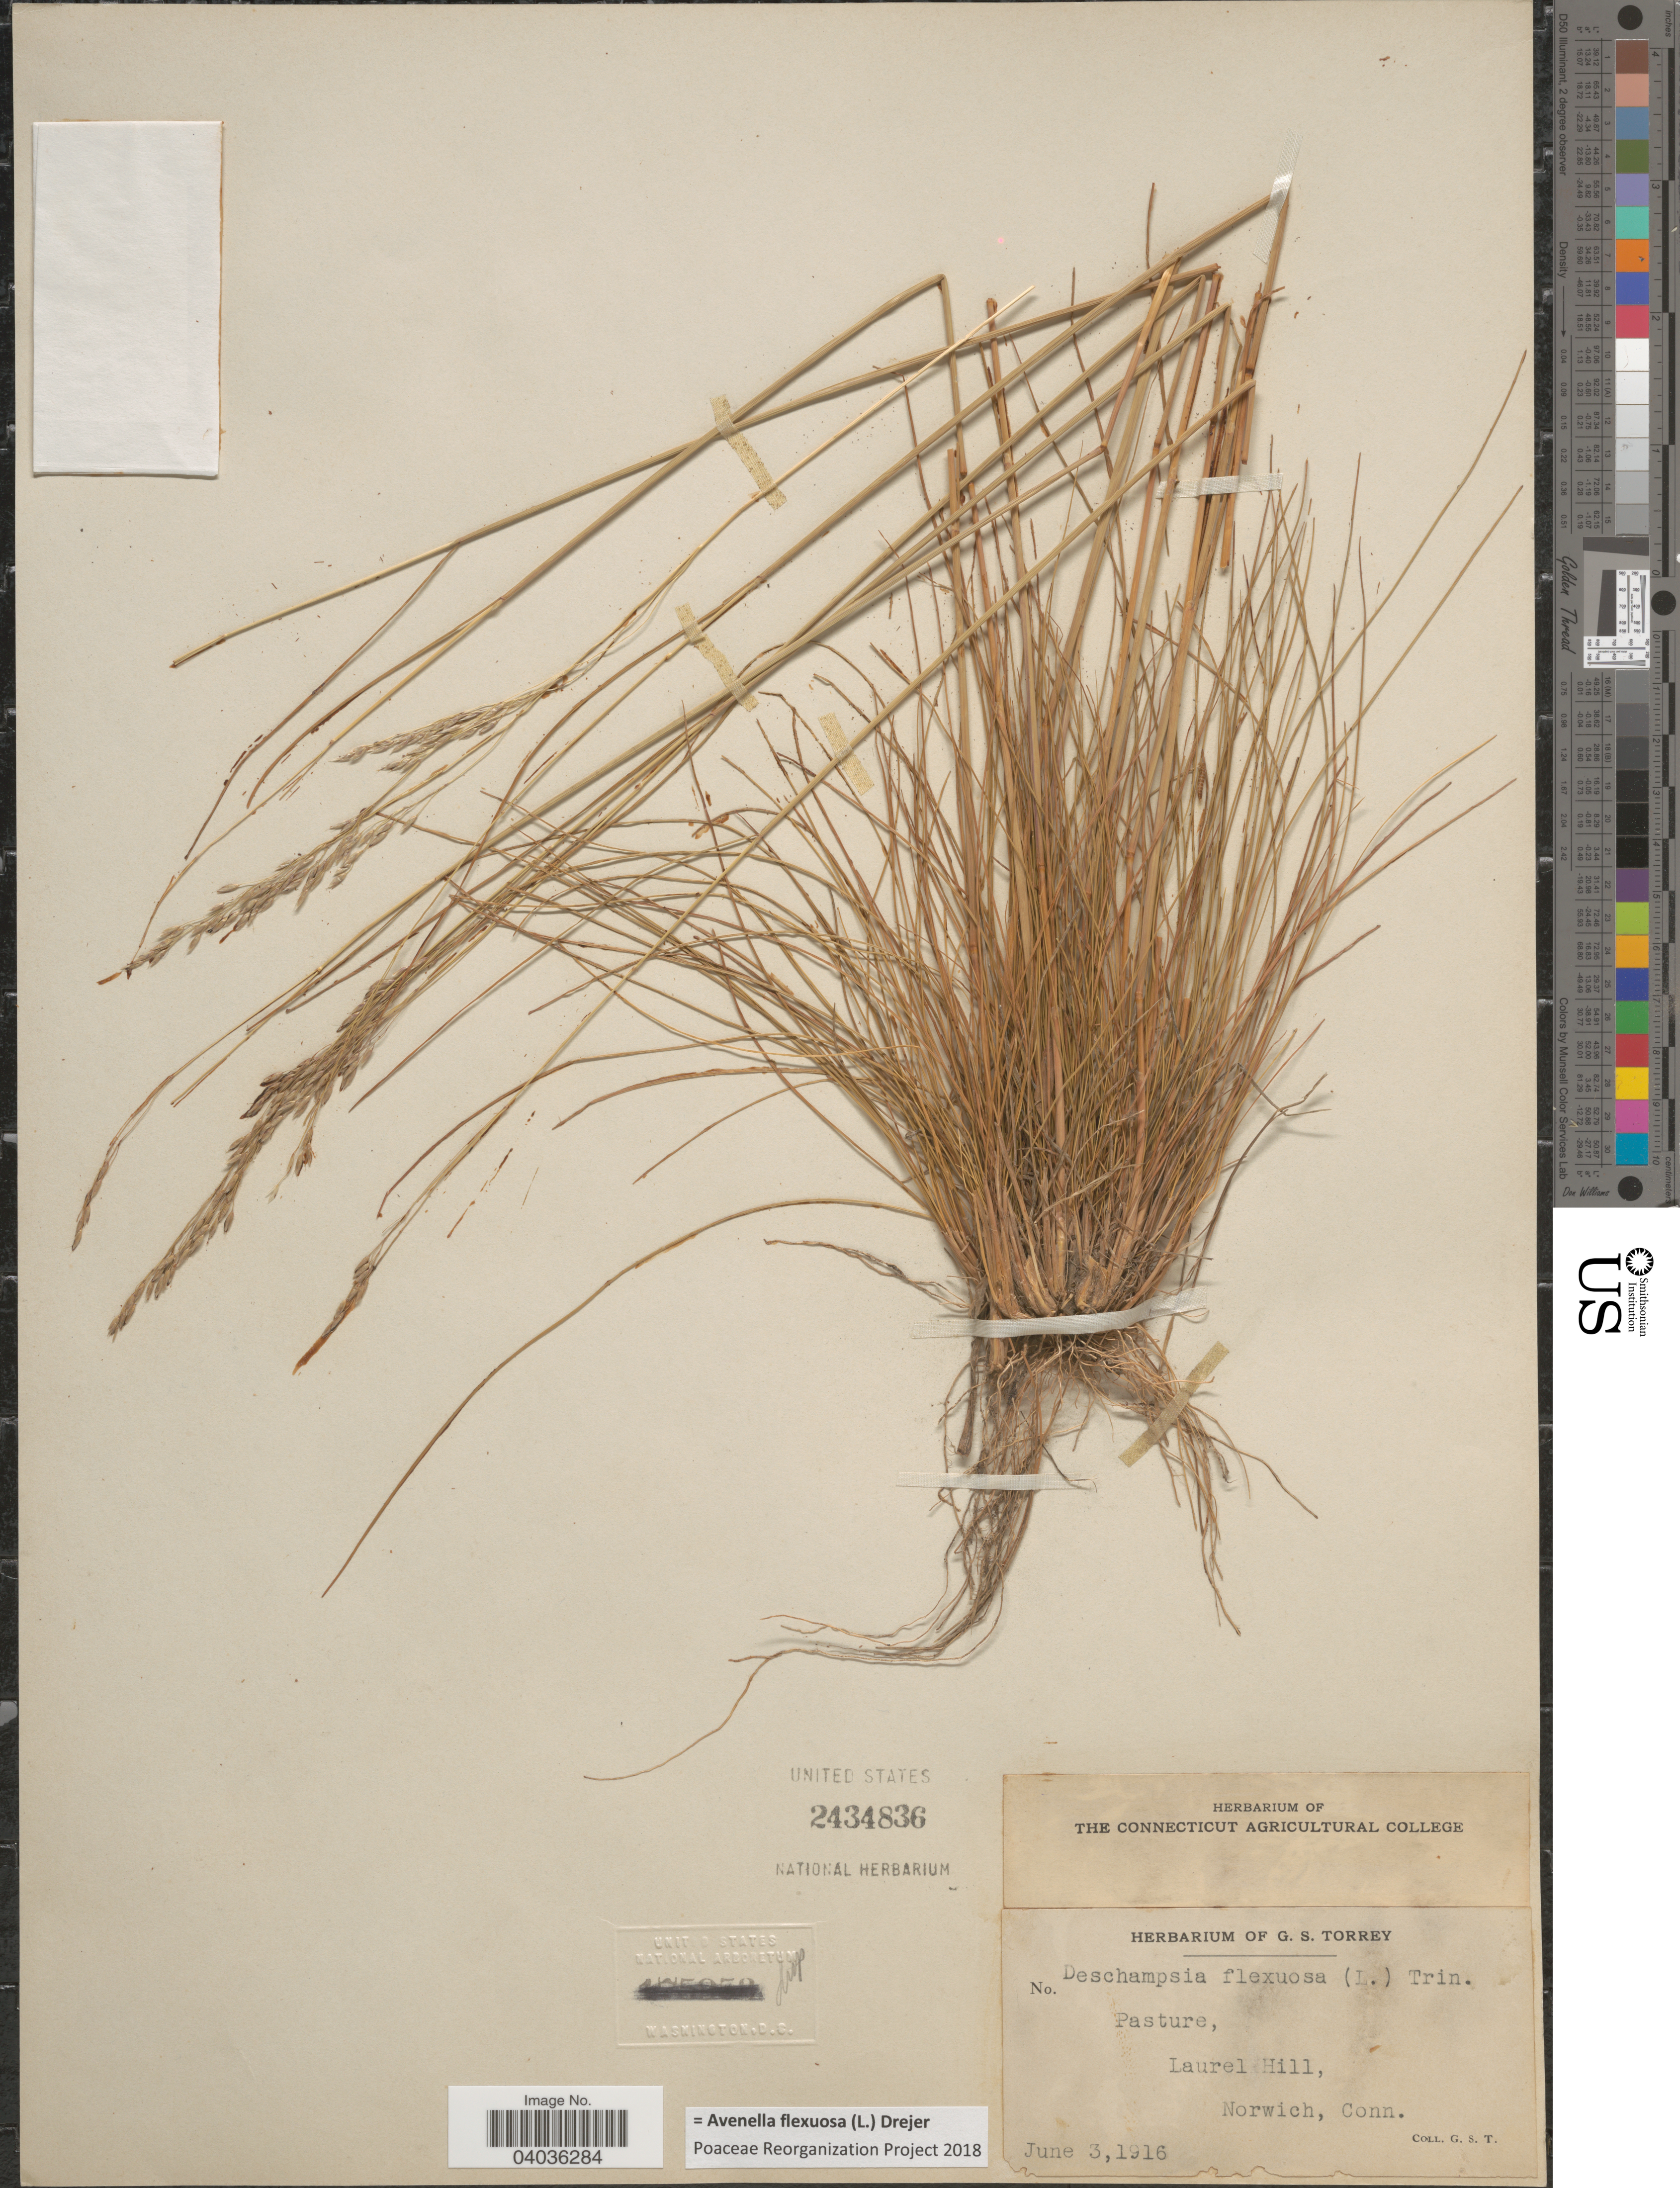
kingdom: Plantae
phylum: Tracheophyta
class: Liliopsida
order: Poales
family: Poaceae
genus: Avenella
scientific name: Avenella flexuosa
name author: (L.) Drejer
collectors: G. S. Torrey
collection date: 1916-06-03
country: United States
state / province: Connecticut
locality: Pasture, Laurel Hill. Norwich.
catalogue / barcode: US 2434836